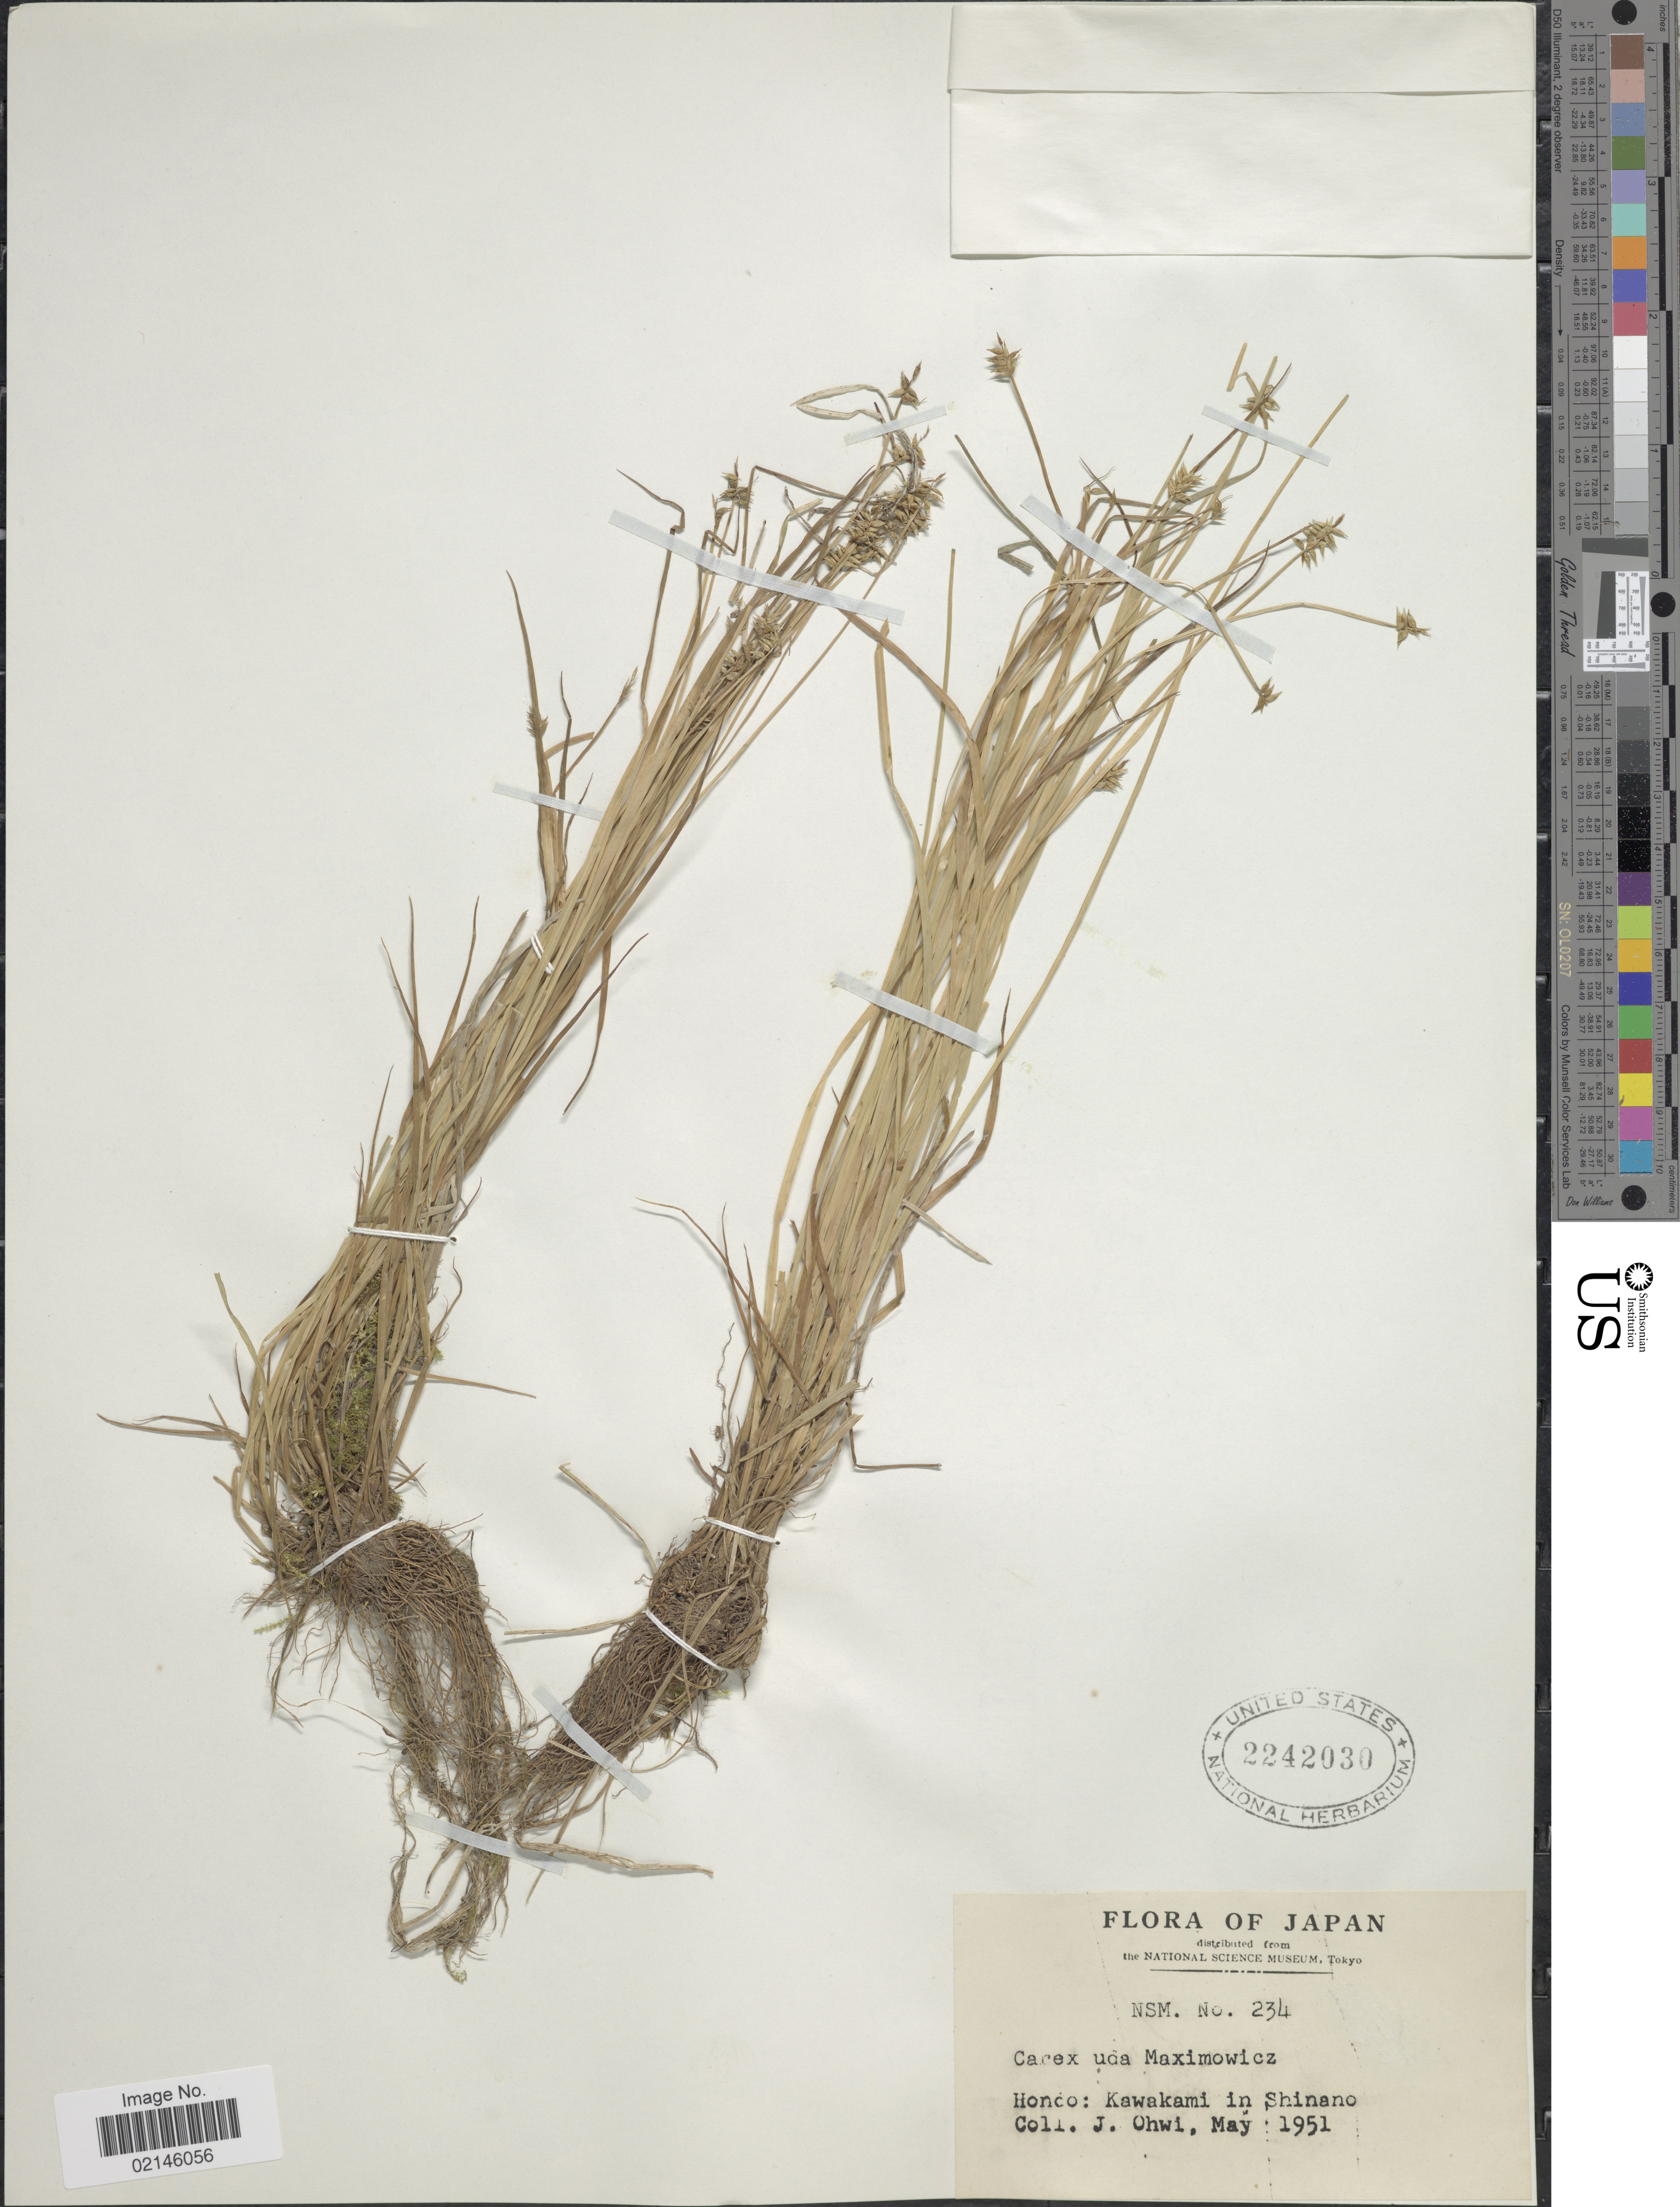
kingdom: Plantae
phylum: Tracheophyta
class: Liliopsida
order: Poales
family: Cyperaceae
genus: Carex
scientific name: Carex uda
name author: Maxim.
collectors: J. Ohwi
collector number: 243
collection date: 1951-05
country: Japan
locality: Hondo: Kawakami in Shinano.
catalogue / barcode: US 2242030